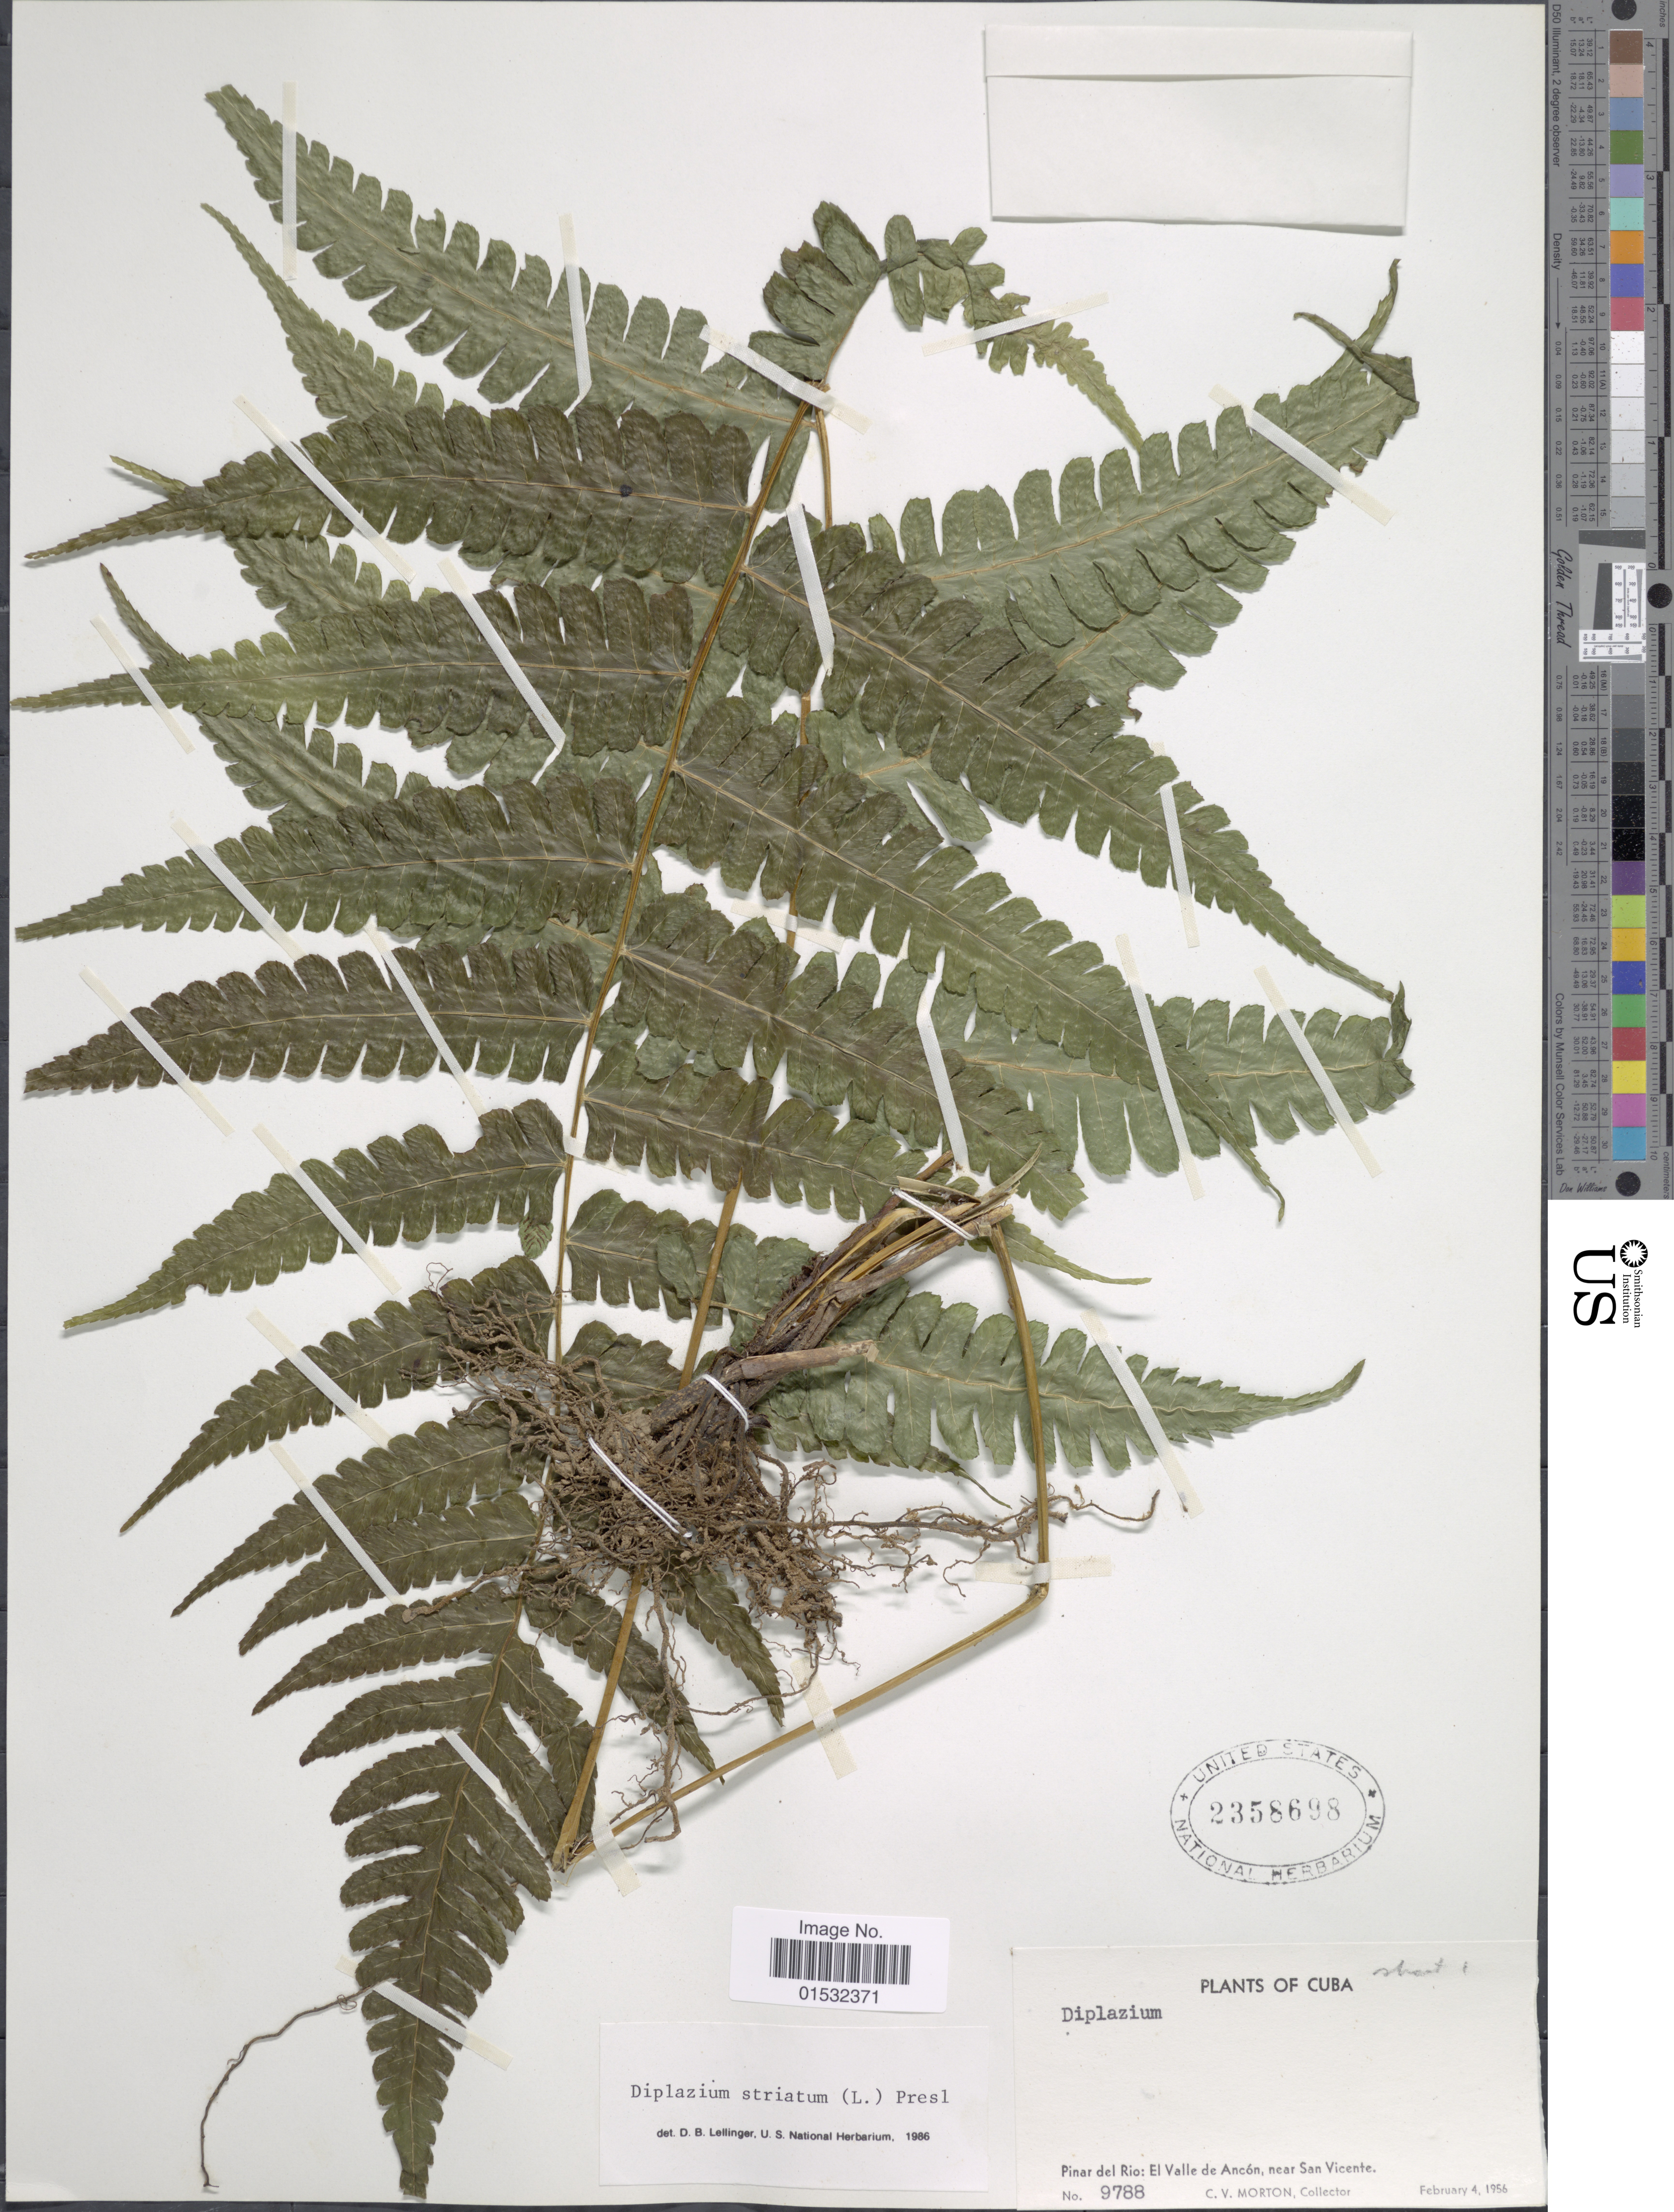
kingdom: Plantae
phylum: Tracheophyta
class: Polypodiopsida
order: Polypodiales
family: Athyriaceae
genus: Diplazium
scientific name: Diplazium striatum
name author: (L.) C. Presl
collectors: C. V. Morton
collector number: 9788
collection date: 1956-02-04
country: Cuba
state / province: Pinar del Río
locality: El Valle de Ancón, near San Vicente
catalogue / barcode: US 2358698